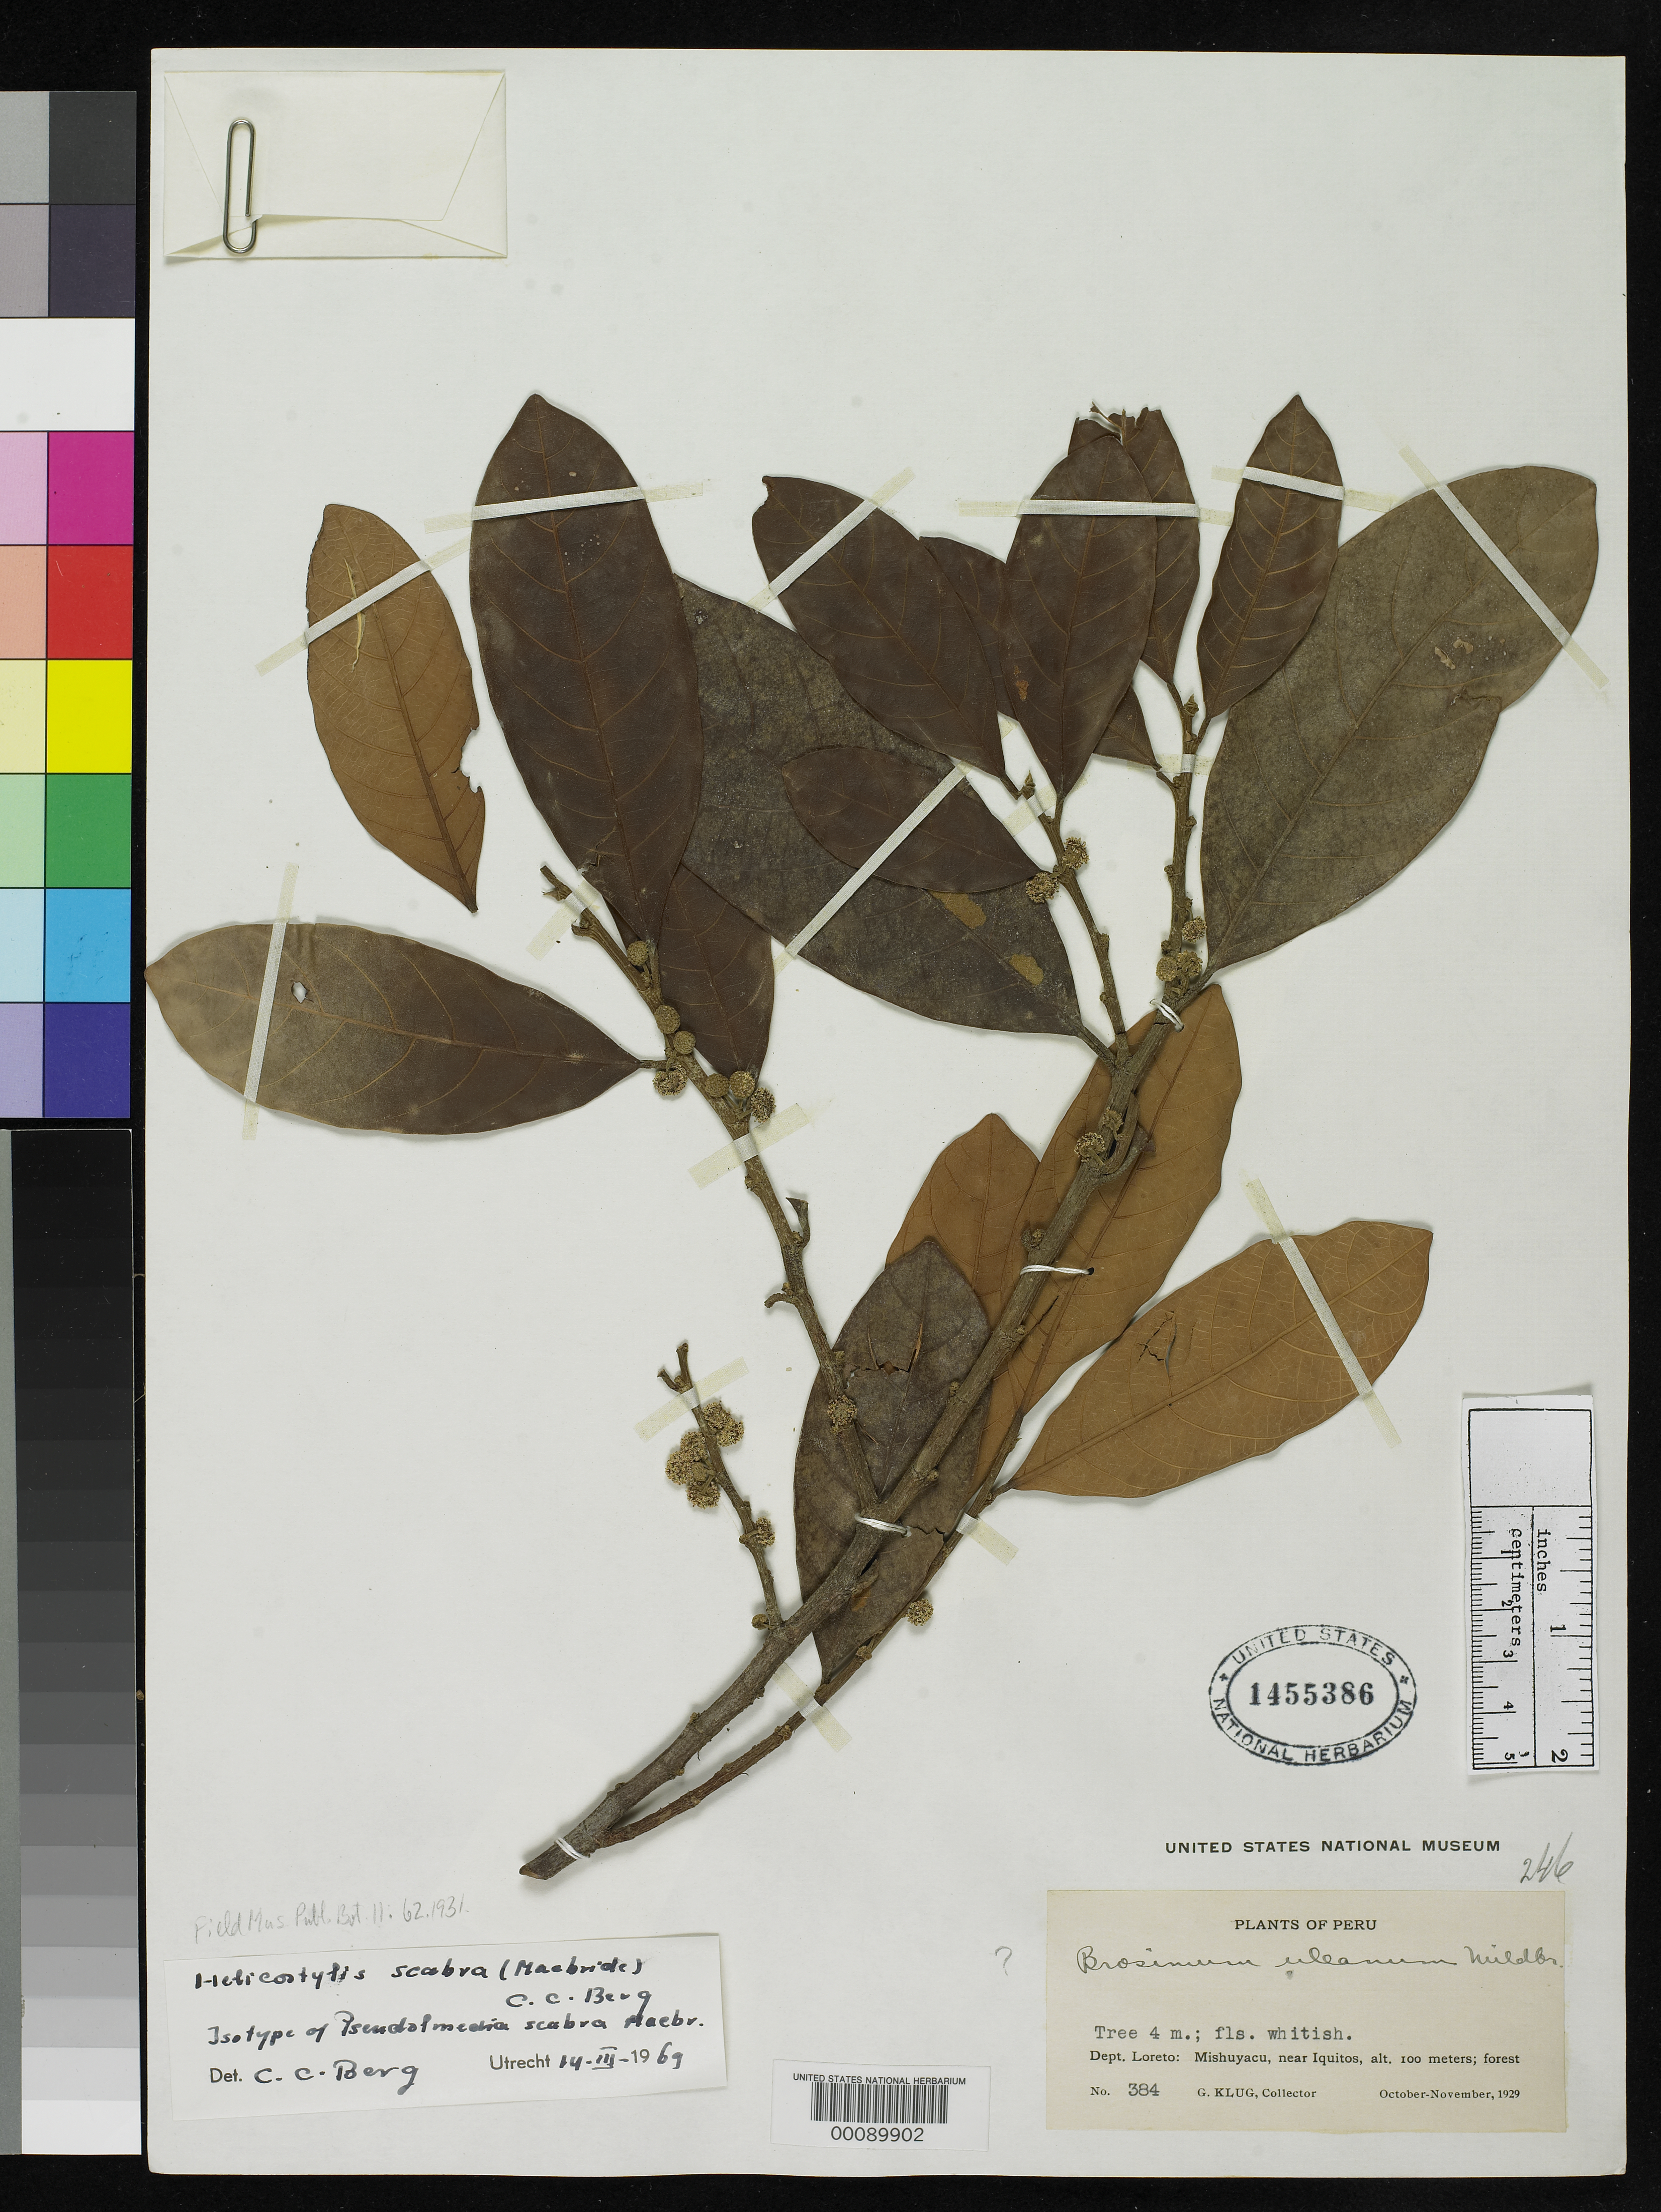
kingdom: Plantae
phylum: Tracheophyta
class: Magnoliopsida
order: Rosales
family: Moraceae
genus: Pseudolmedia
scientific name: Pseudolmedia scabra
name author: J.F. Macbr.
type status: Isotype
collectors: G. Klug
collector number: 384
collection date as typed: Oct 1929 to -- Nov 1929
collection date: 1929-10/1929-11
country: Peru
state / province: Loreto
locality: Mishuyacu, near Iquitos.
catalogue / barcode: US 1455386